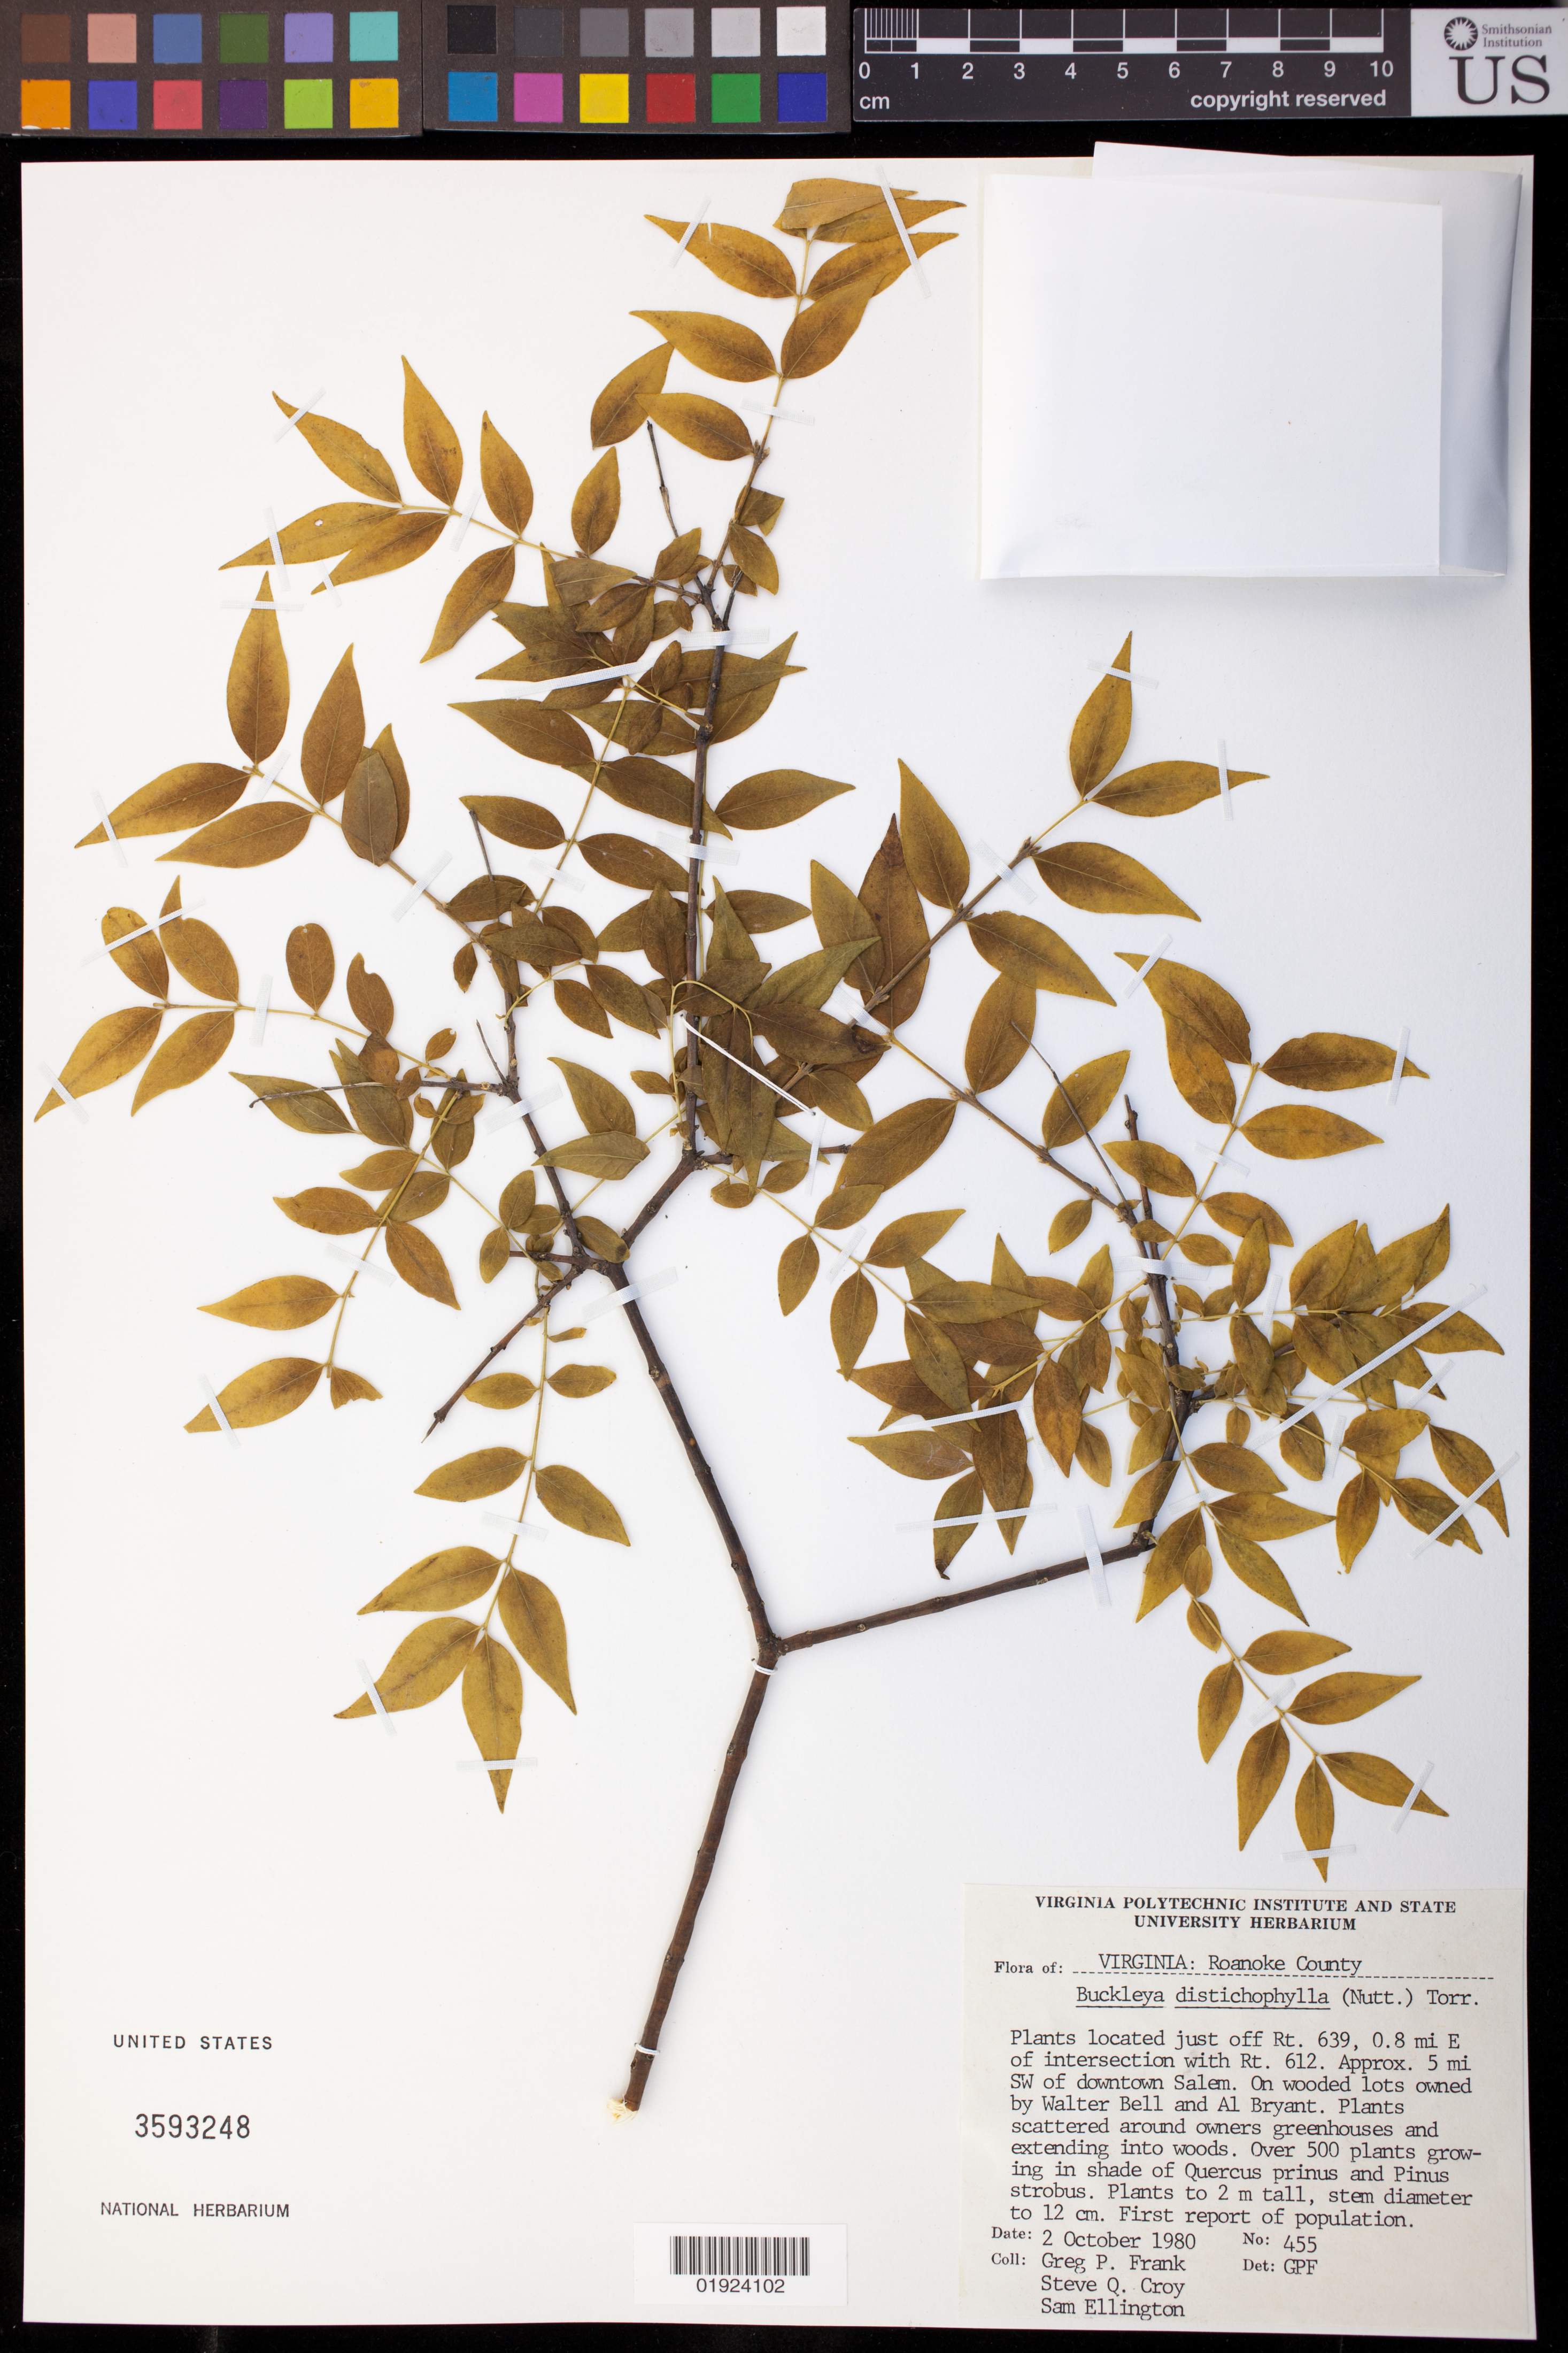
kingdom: Plantae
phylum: Tracheophyta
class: Magnoliopsida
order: Santalales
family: Thesiaceae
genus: Buckleya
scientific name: Buckleya distichophylla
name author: (Nutt.) Torr.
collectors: G. Frank, S. Croy & S. Ellington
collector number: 455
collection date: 1980-10-02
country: United States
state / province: Virginia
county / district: Roanoke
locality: Just off Rt. 639, 0.8 mi E of intersection with Rt. 612. Approx. 5 mi SW of downtown Salem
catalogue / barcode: US 3593248